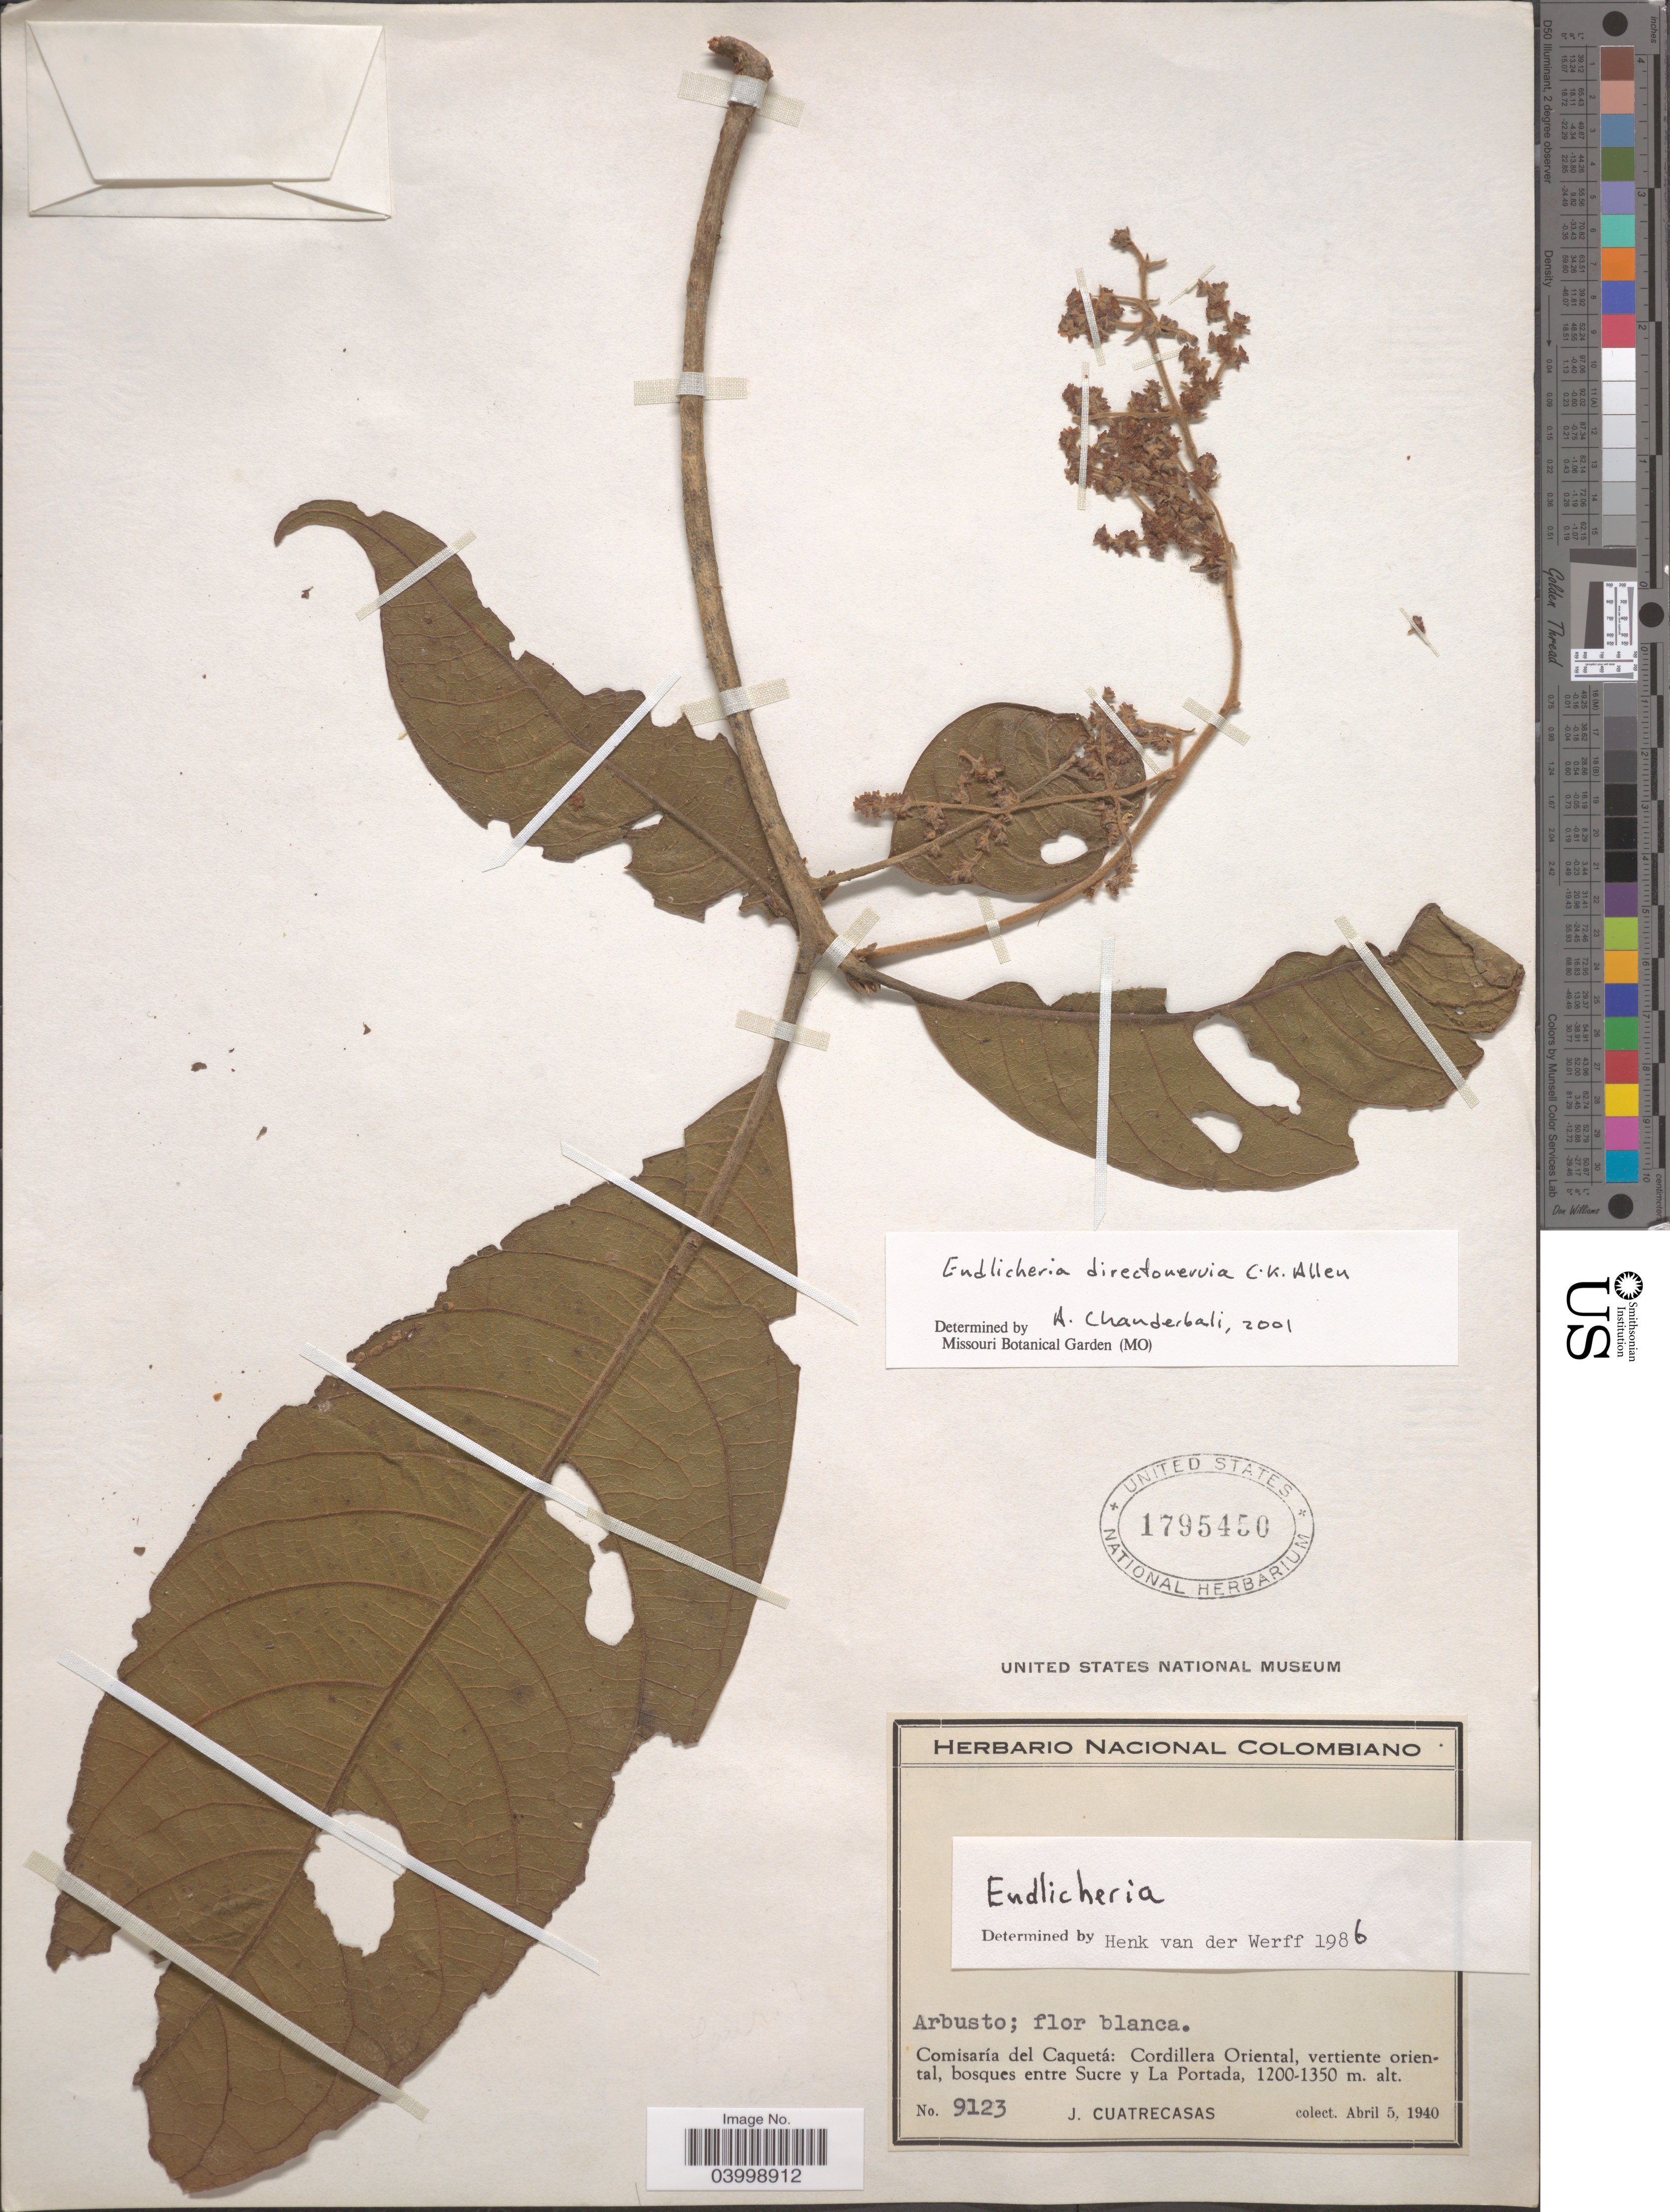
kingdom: Plantae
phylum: Tracheophyta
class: Magnoliopsida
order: Laurales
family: Lauraceae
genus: Endlicheria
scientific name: Endlicheria directonervia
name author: C.K. Allen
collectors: J. Cuatrecasas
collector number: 9123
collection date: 1940-04-05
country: Colombia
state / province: Caquetá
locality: Comisaría del Caquetá: Cordillera Oriental, vertiente oriental, bosques entre Sucre y La Portada.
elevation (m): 1200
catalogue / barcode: US 1795450